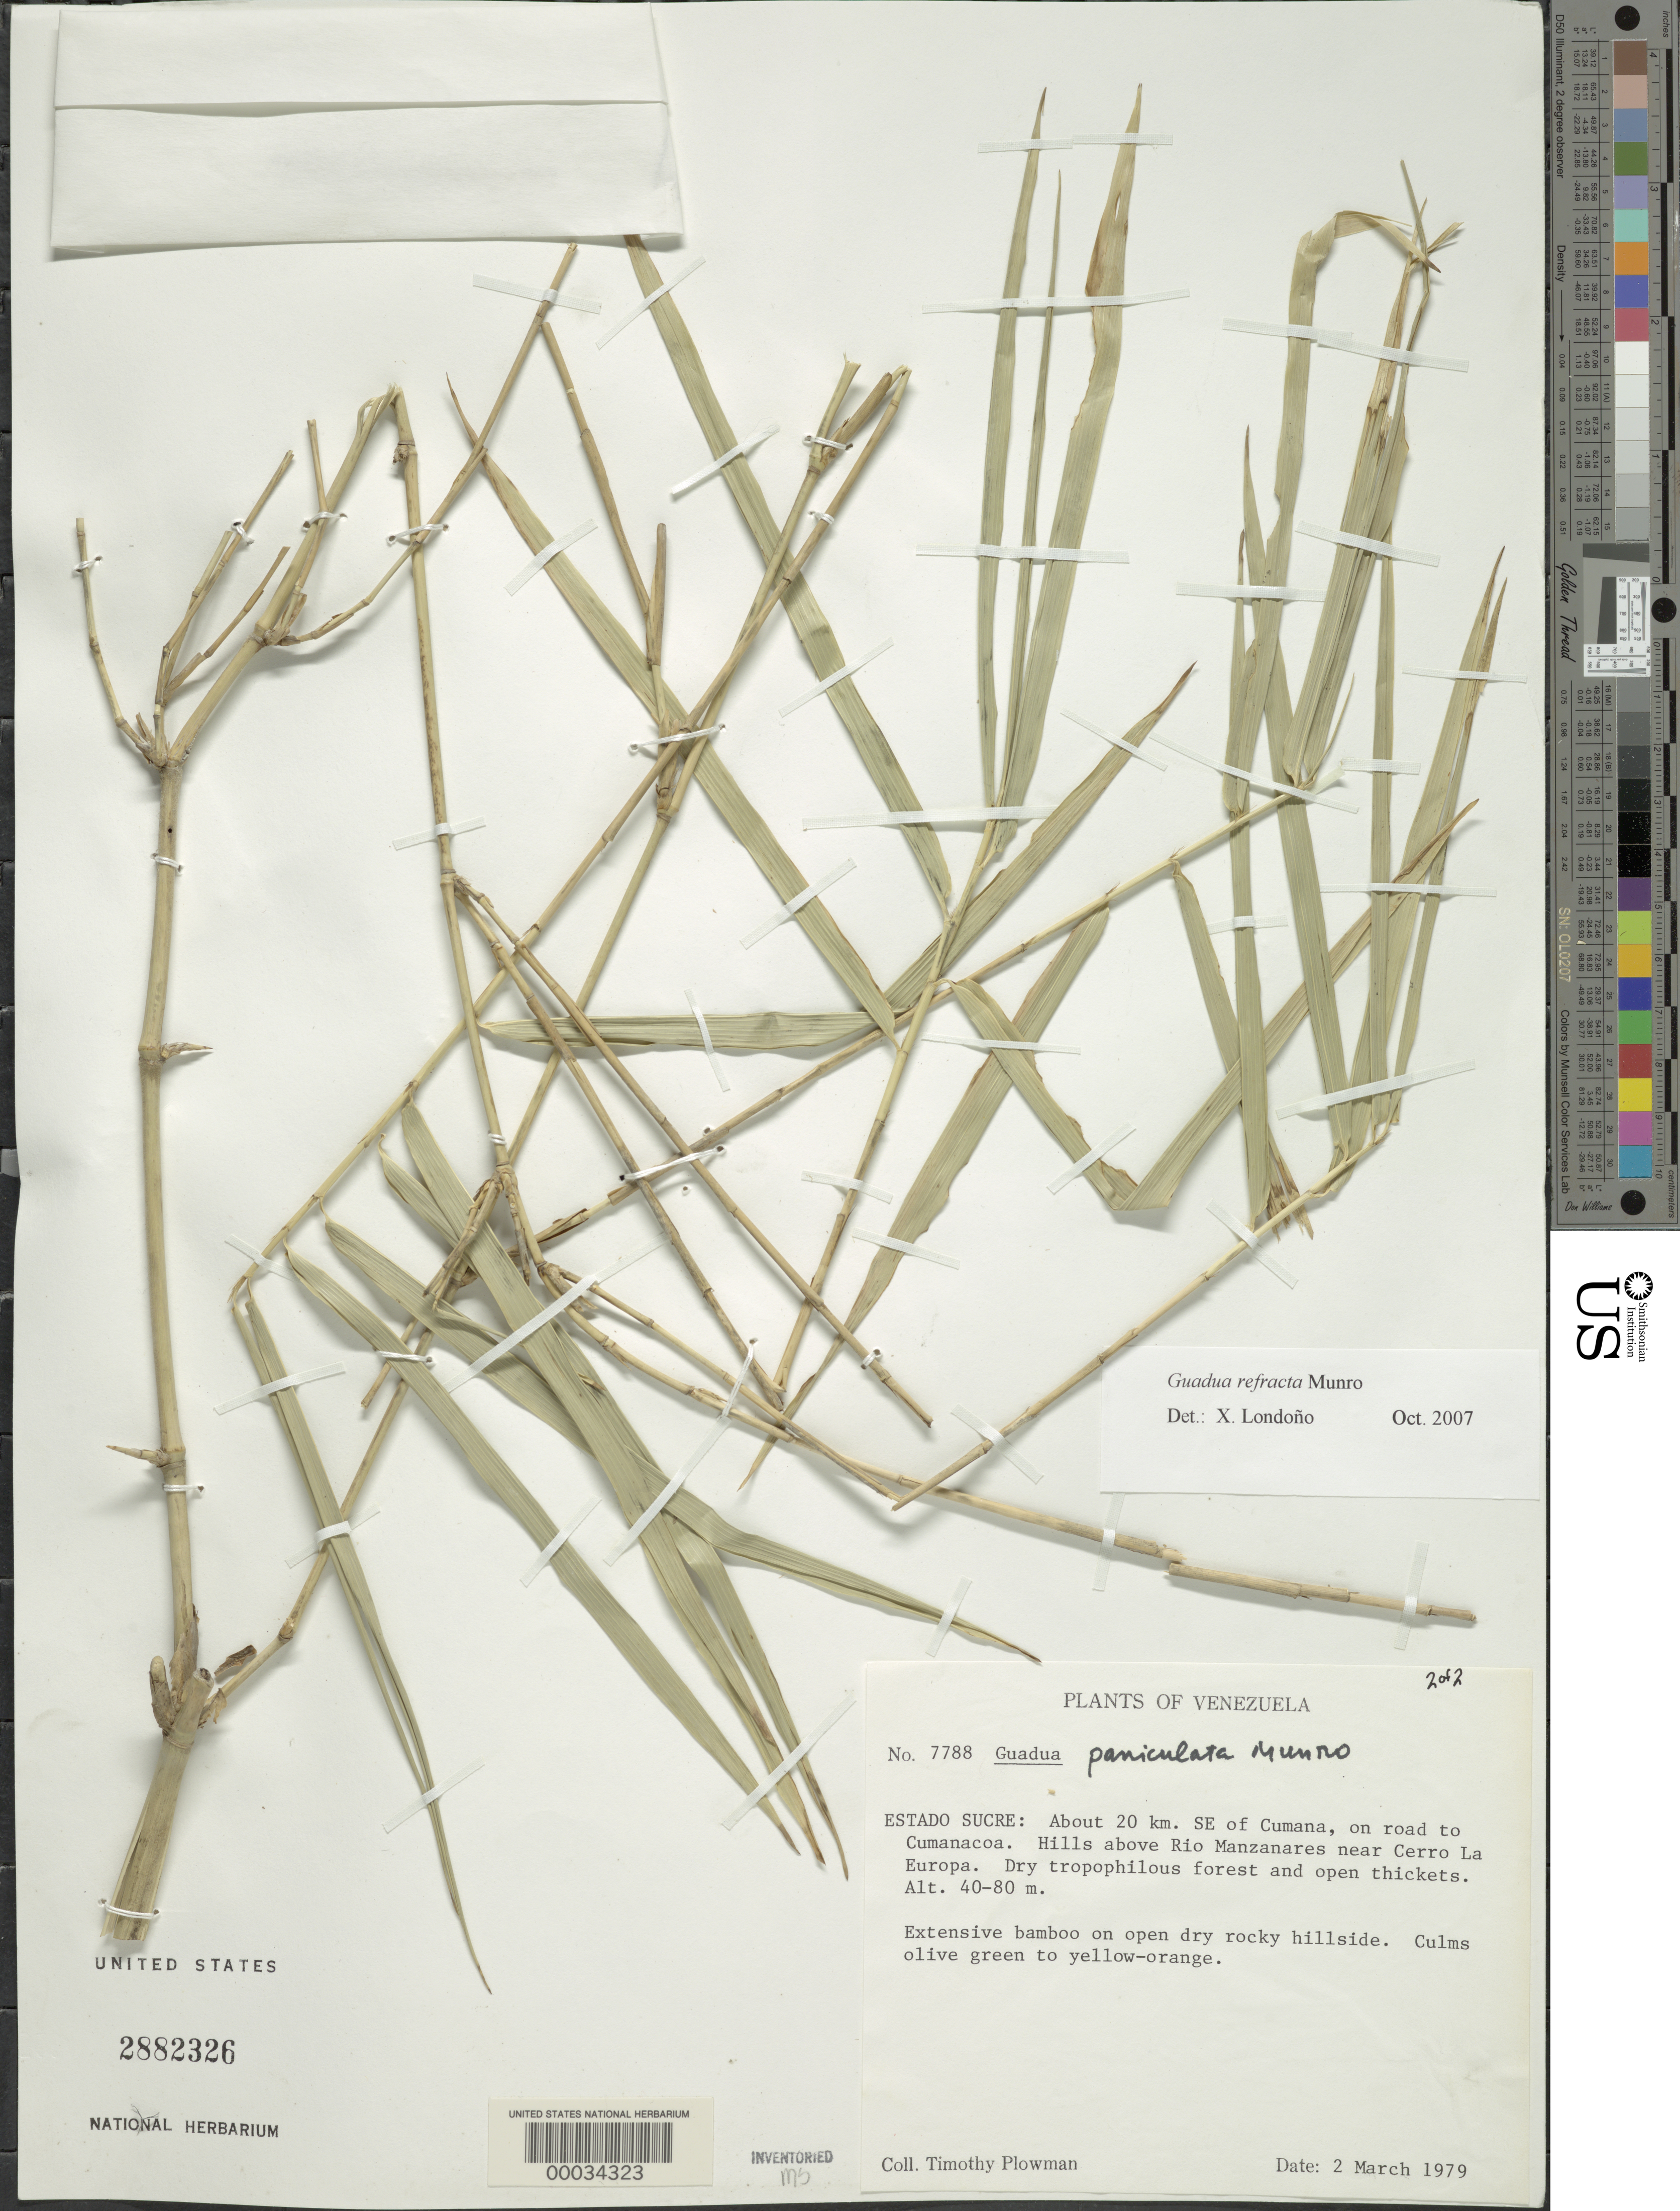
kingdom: Plantae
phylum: Tracheophyta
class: Liliopsida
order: Poales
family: Poaceae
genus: Guadua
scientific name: Guadua venezuelae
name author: Munro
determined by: McMurchie, Elizabeth, (UNITED STATES)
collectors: T. Plowman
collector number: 7788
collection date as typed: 02 Mar 1979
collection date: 1979-03-02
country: Venezuela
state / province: Sucre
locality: Cumana, cumanacoa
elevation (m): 40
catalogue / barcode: US 2882326